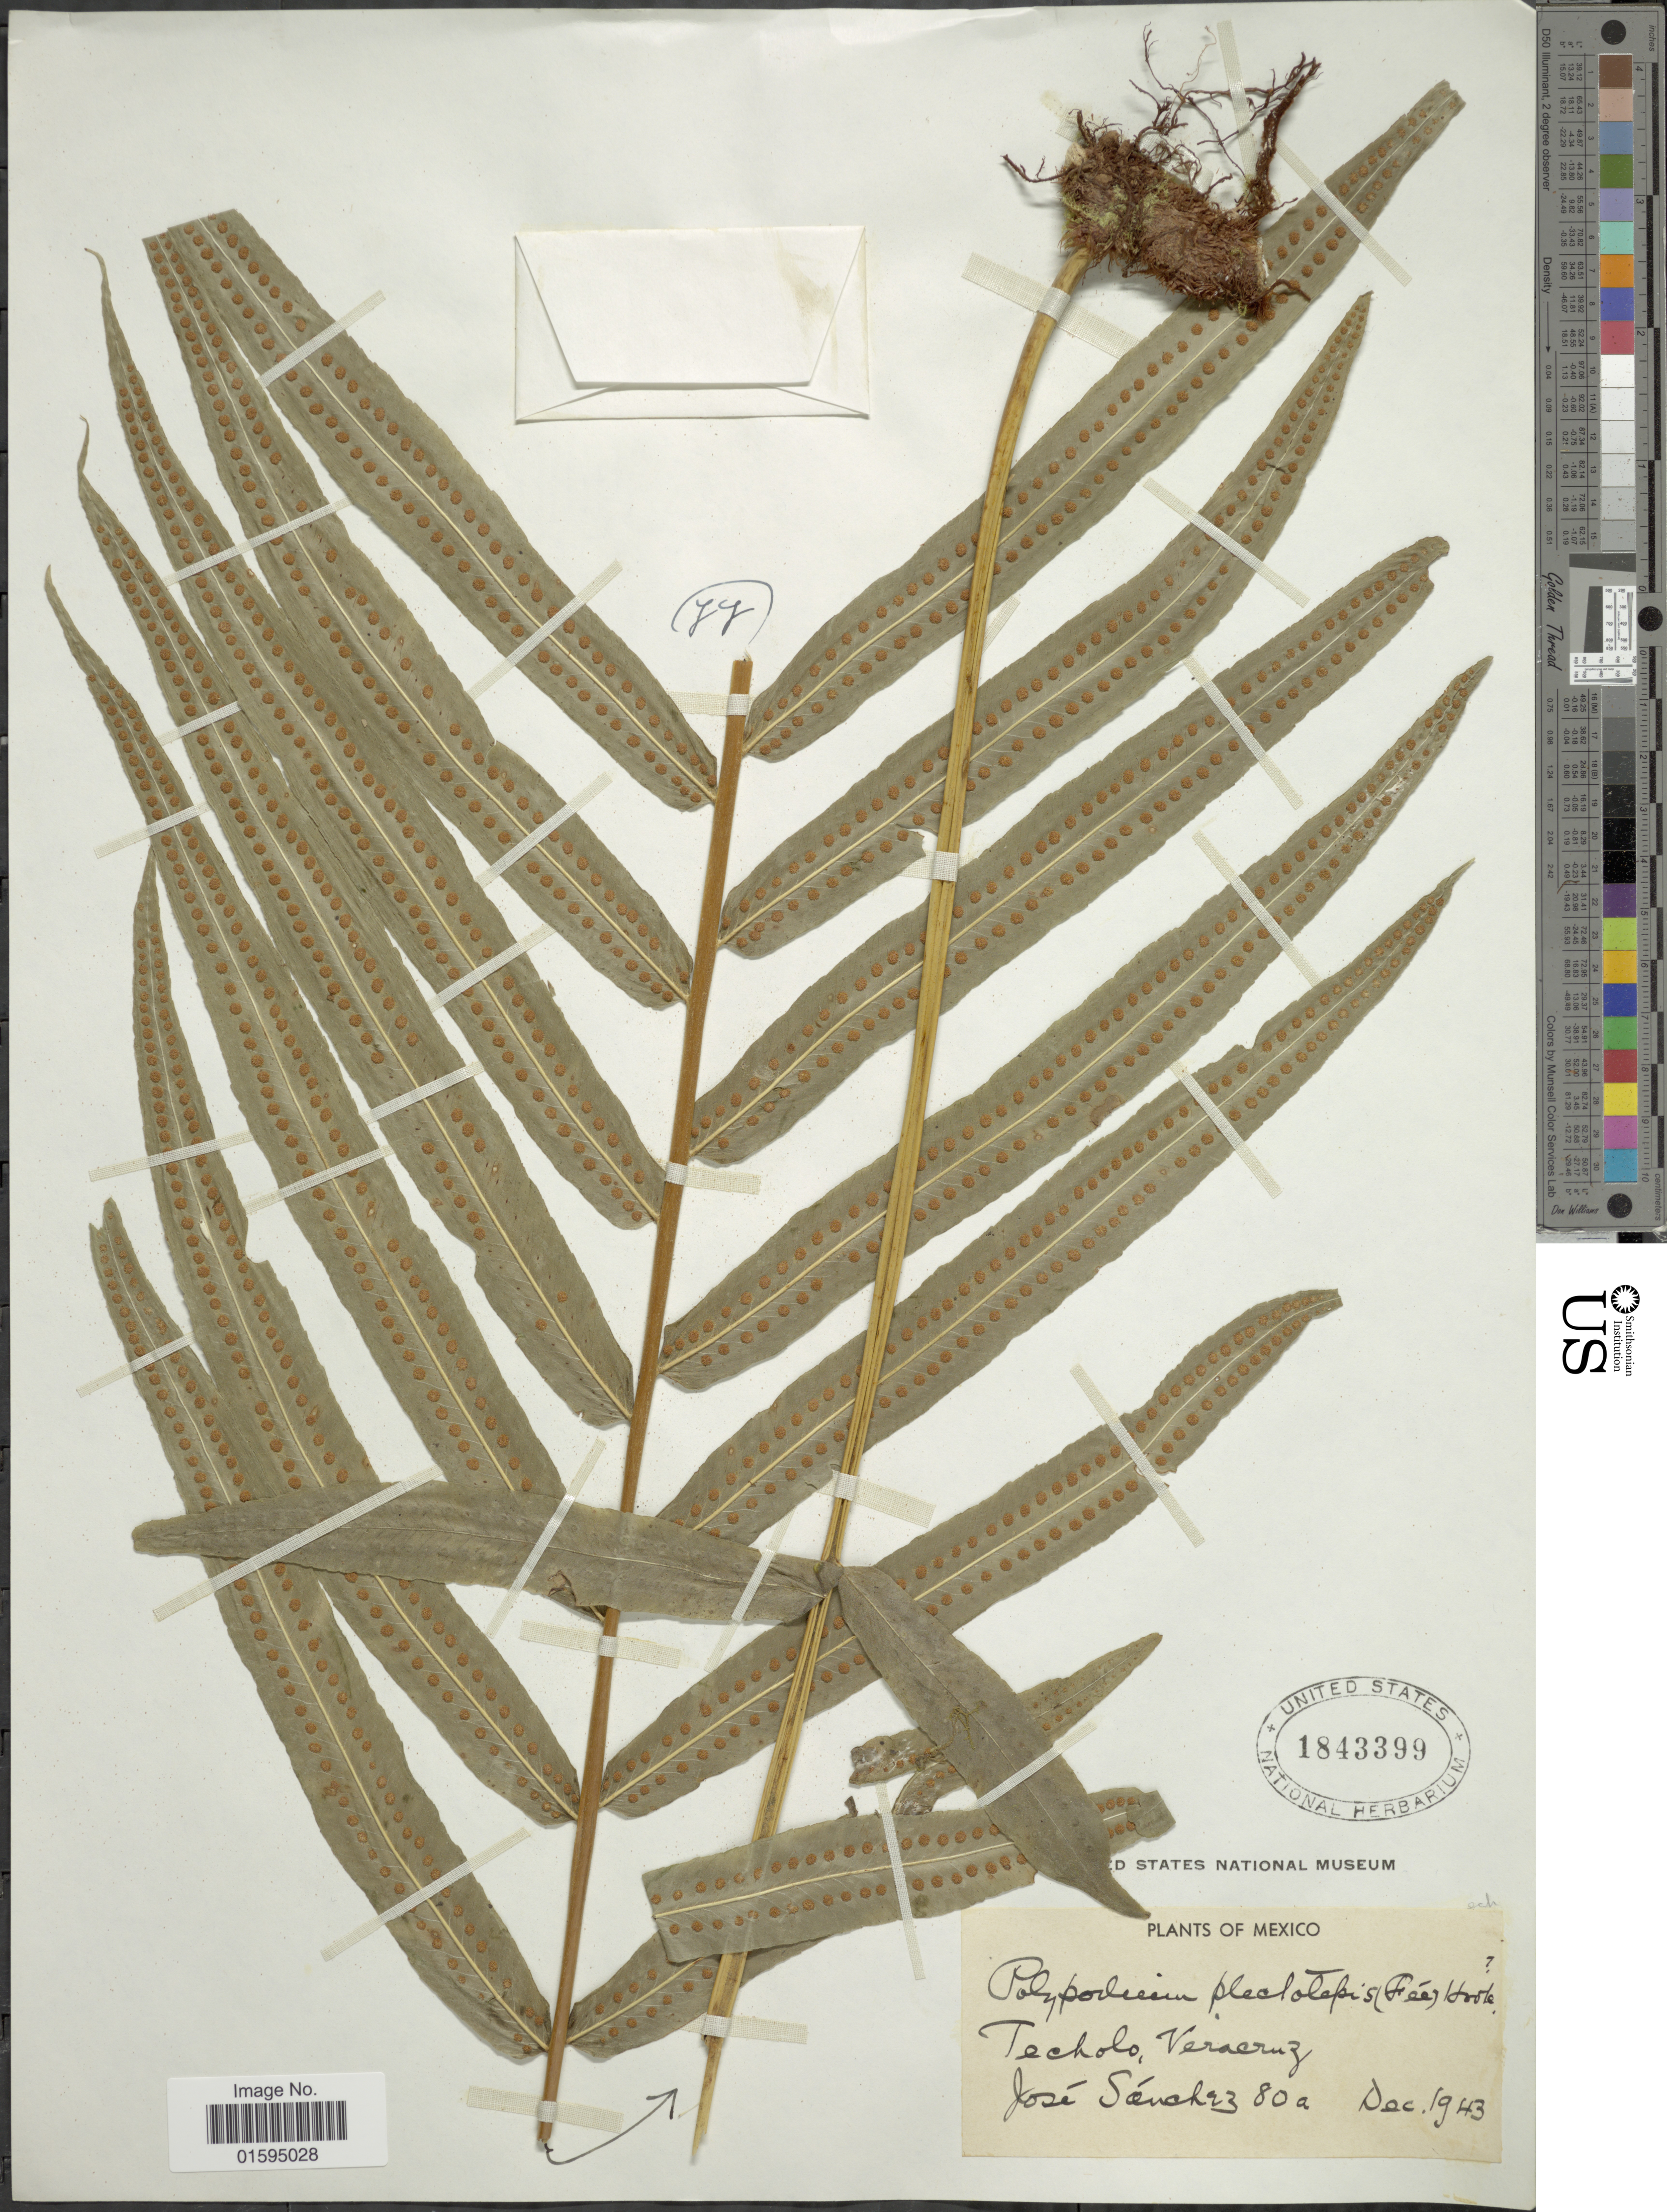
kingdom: Plantae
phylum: Tracheophyta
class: Polypodiopsida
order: Polypodiales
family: Polypodiaceae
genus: Polypodium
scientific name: Polypodium echinolepis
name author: Fée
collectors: J. Sánchez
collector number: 80 A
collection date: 1943-12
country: Mexico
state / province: Veracruz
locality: Techolo, Vera Cruz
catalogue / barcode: US 1843399